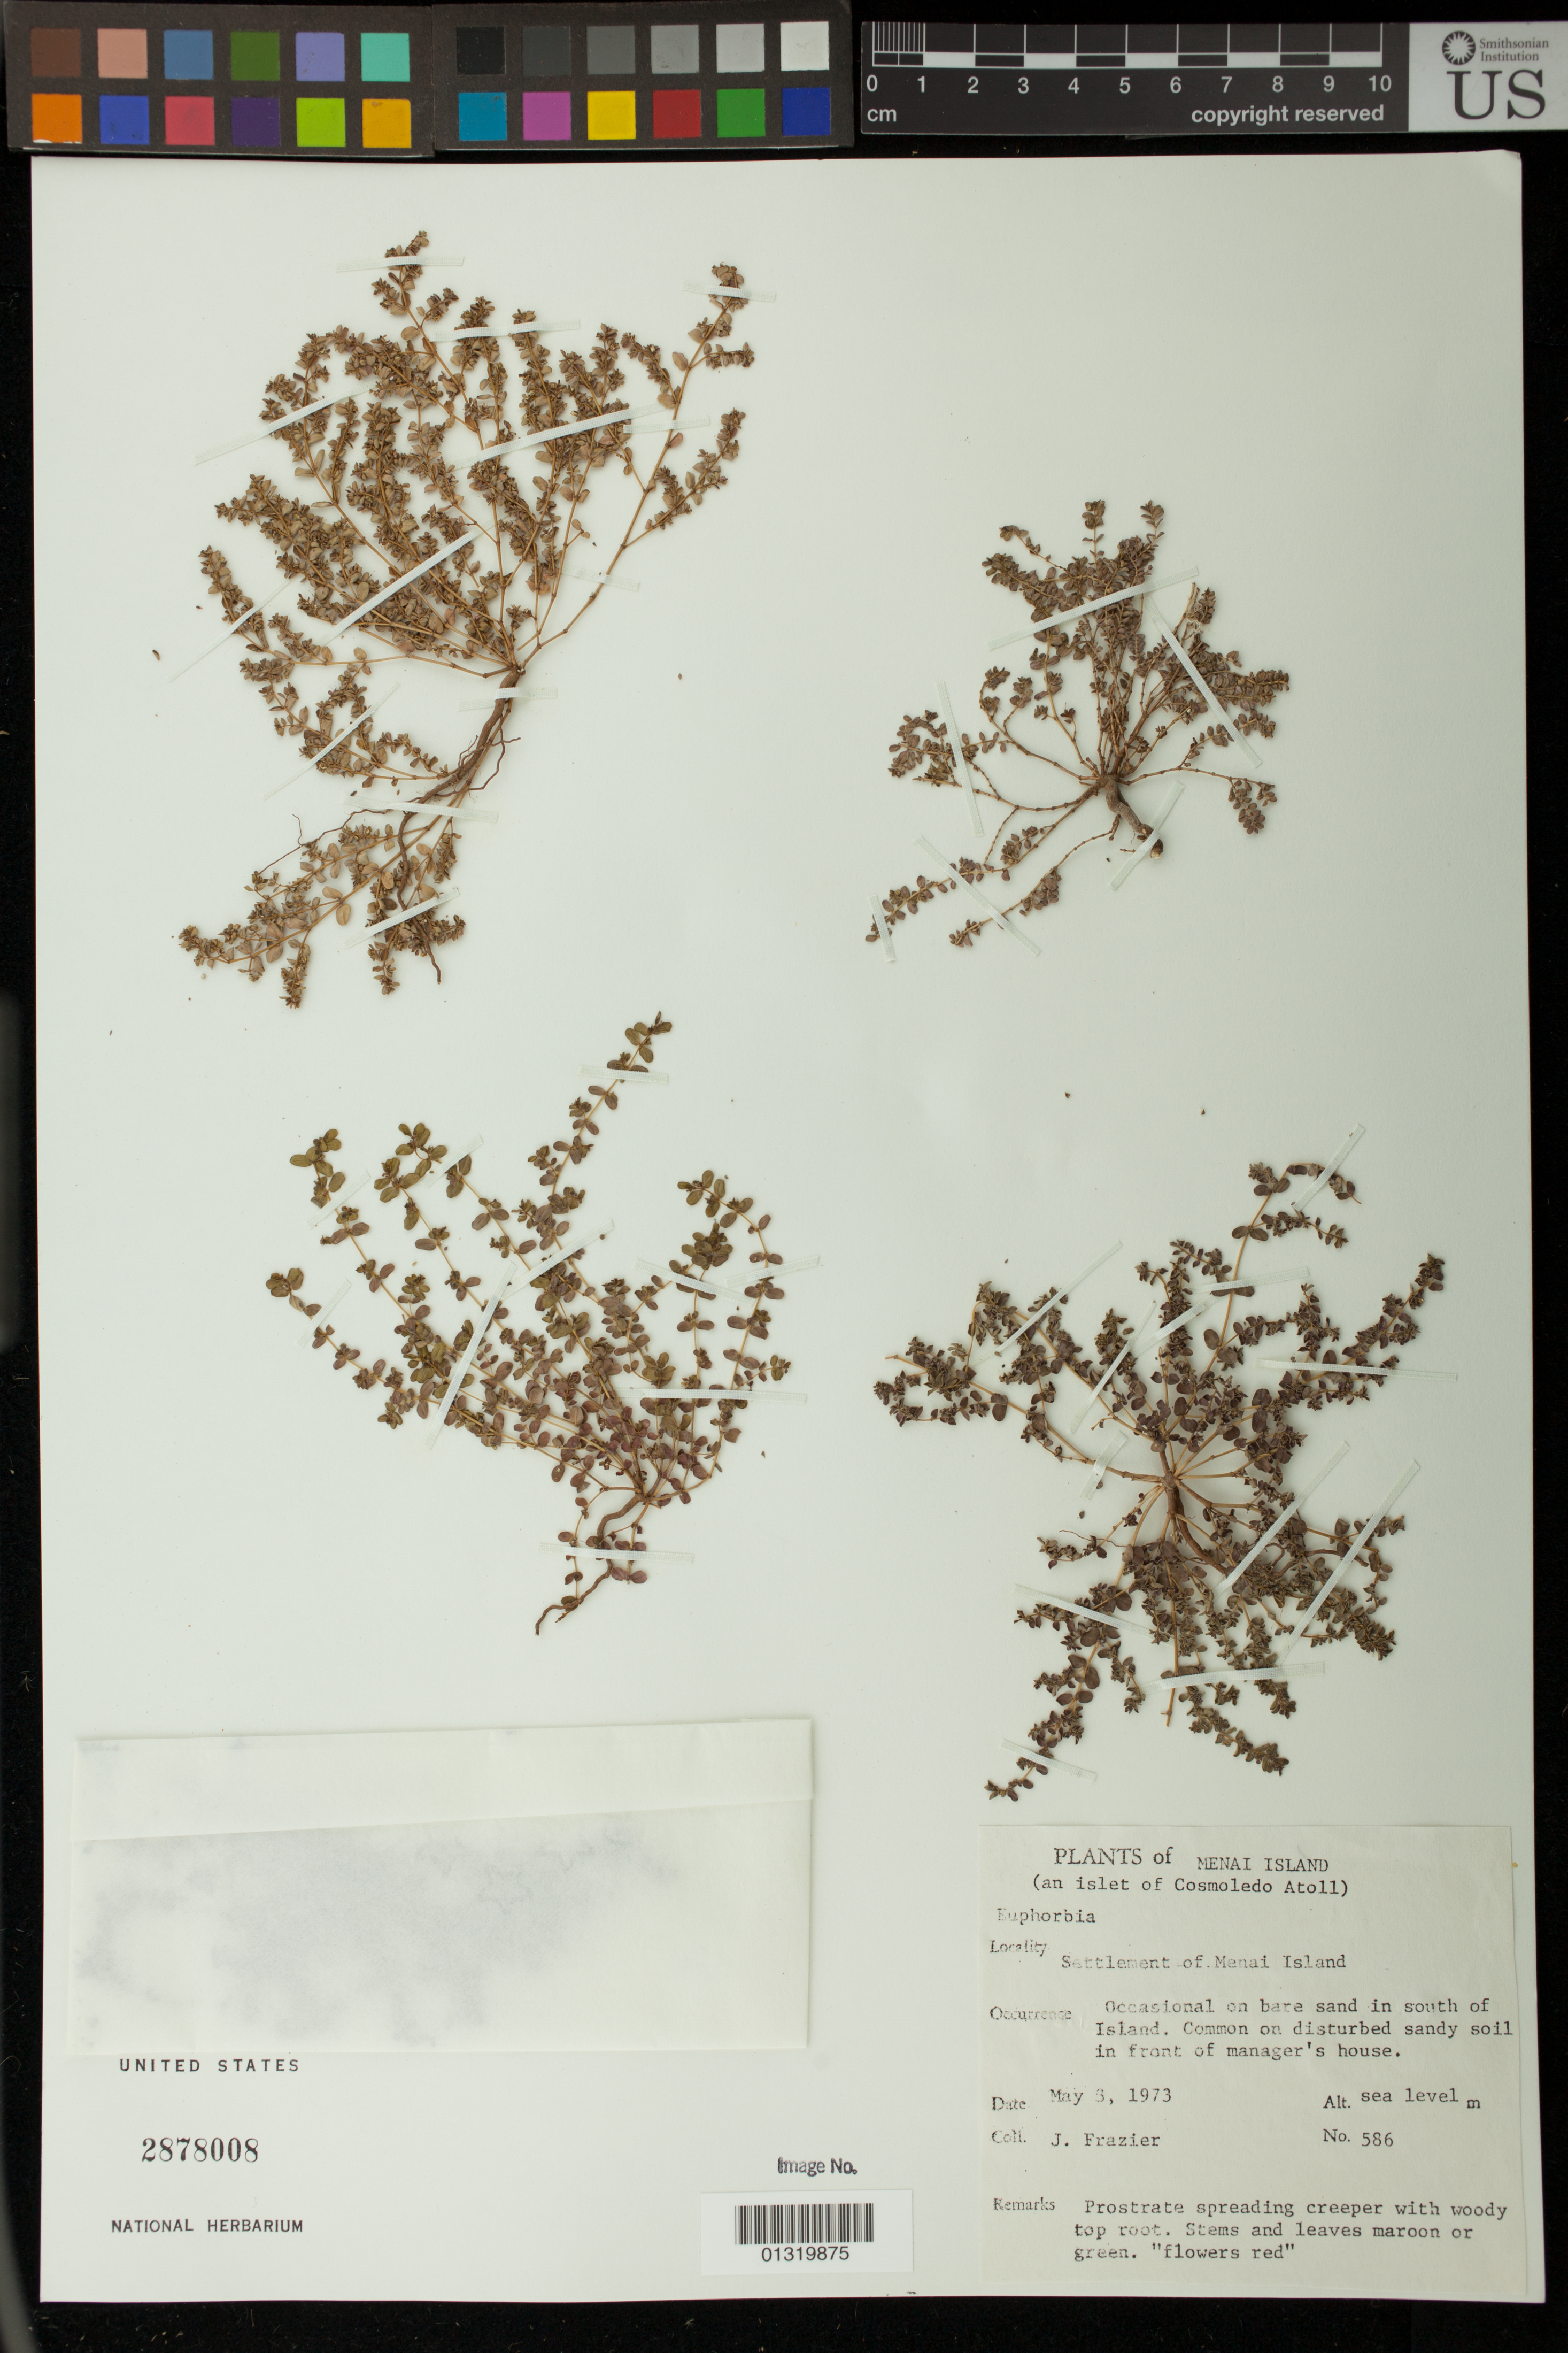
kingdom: Plantae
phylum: Tracheophyta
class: Magnoliopsida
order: Malpighiales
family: Euphorbiaceae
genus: Euphorbia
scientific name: Euphorbia sp.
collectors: J. Frazier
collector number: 586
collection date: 1973-05-03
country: Seychelles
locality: Menai Island (an islet of Cosmoledo Atoll); Settlement of Menai Island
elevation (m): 0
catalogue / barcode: US 2878008